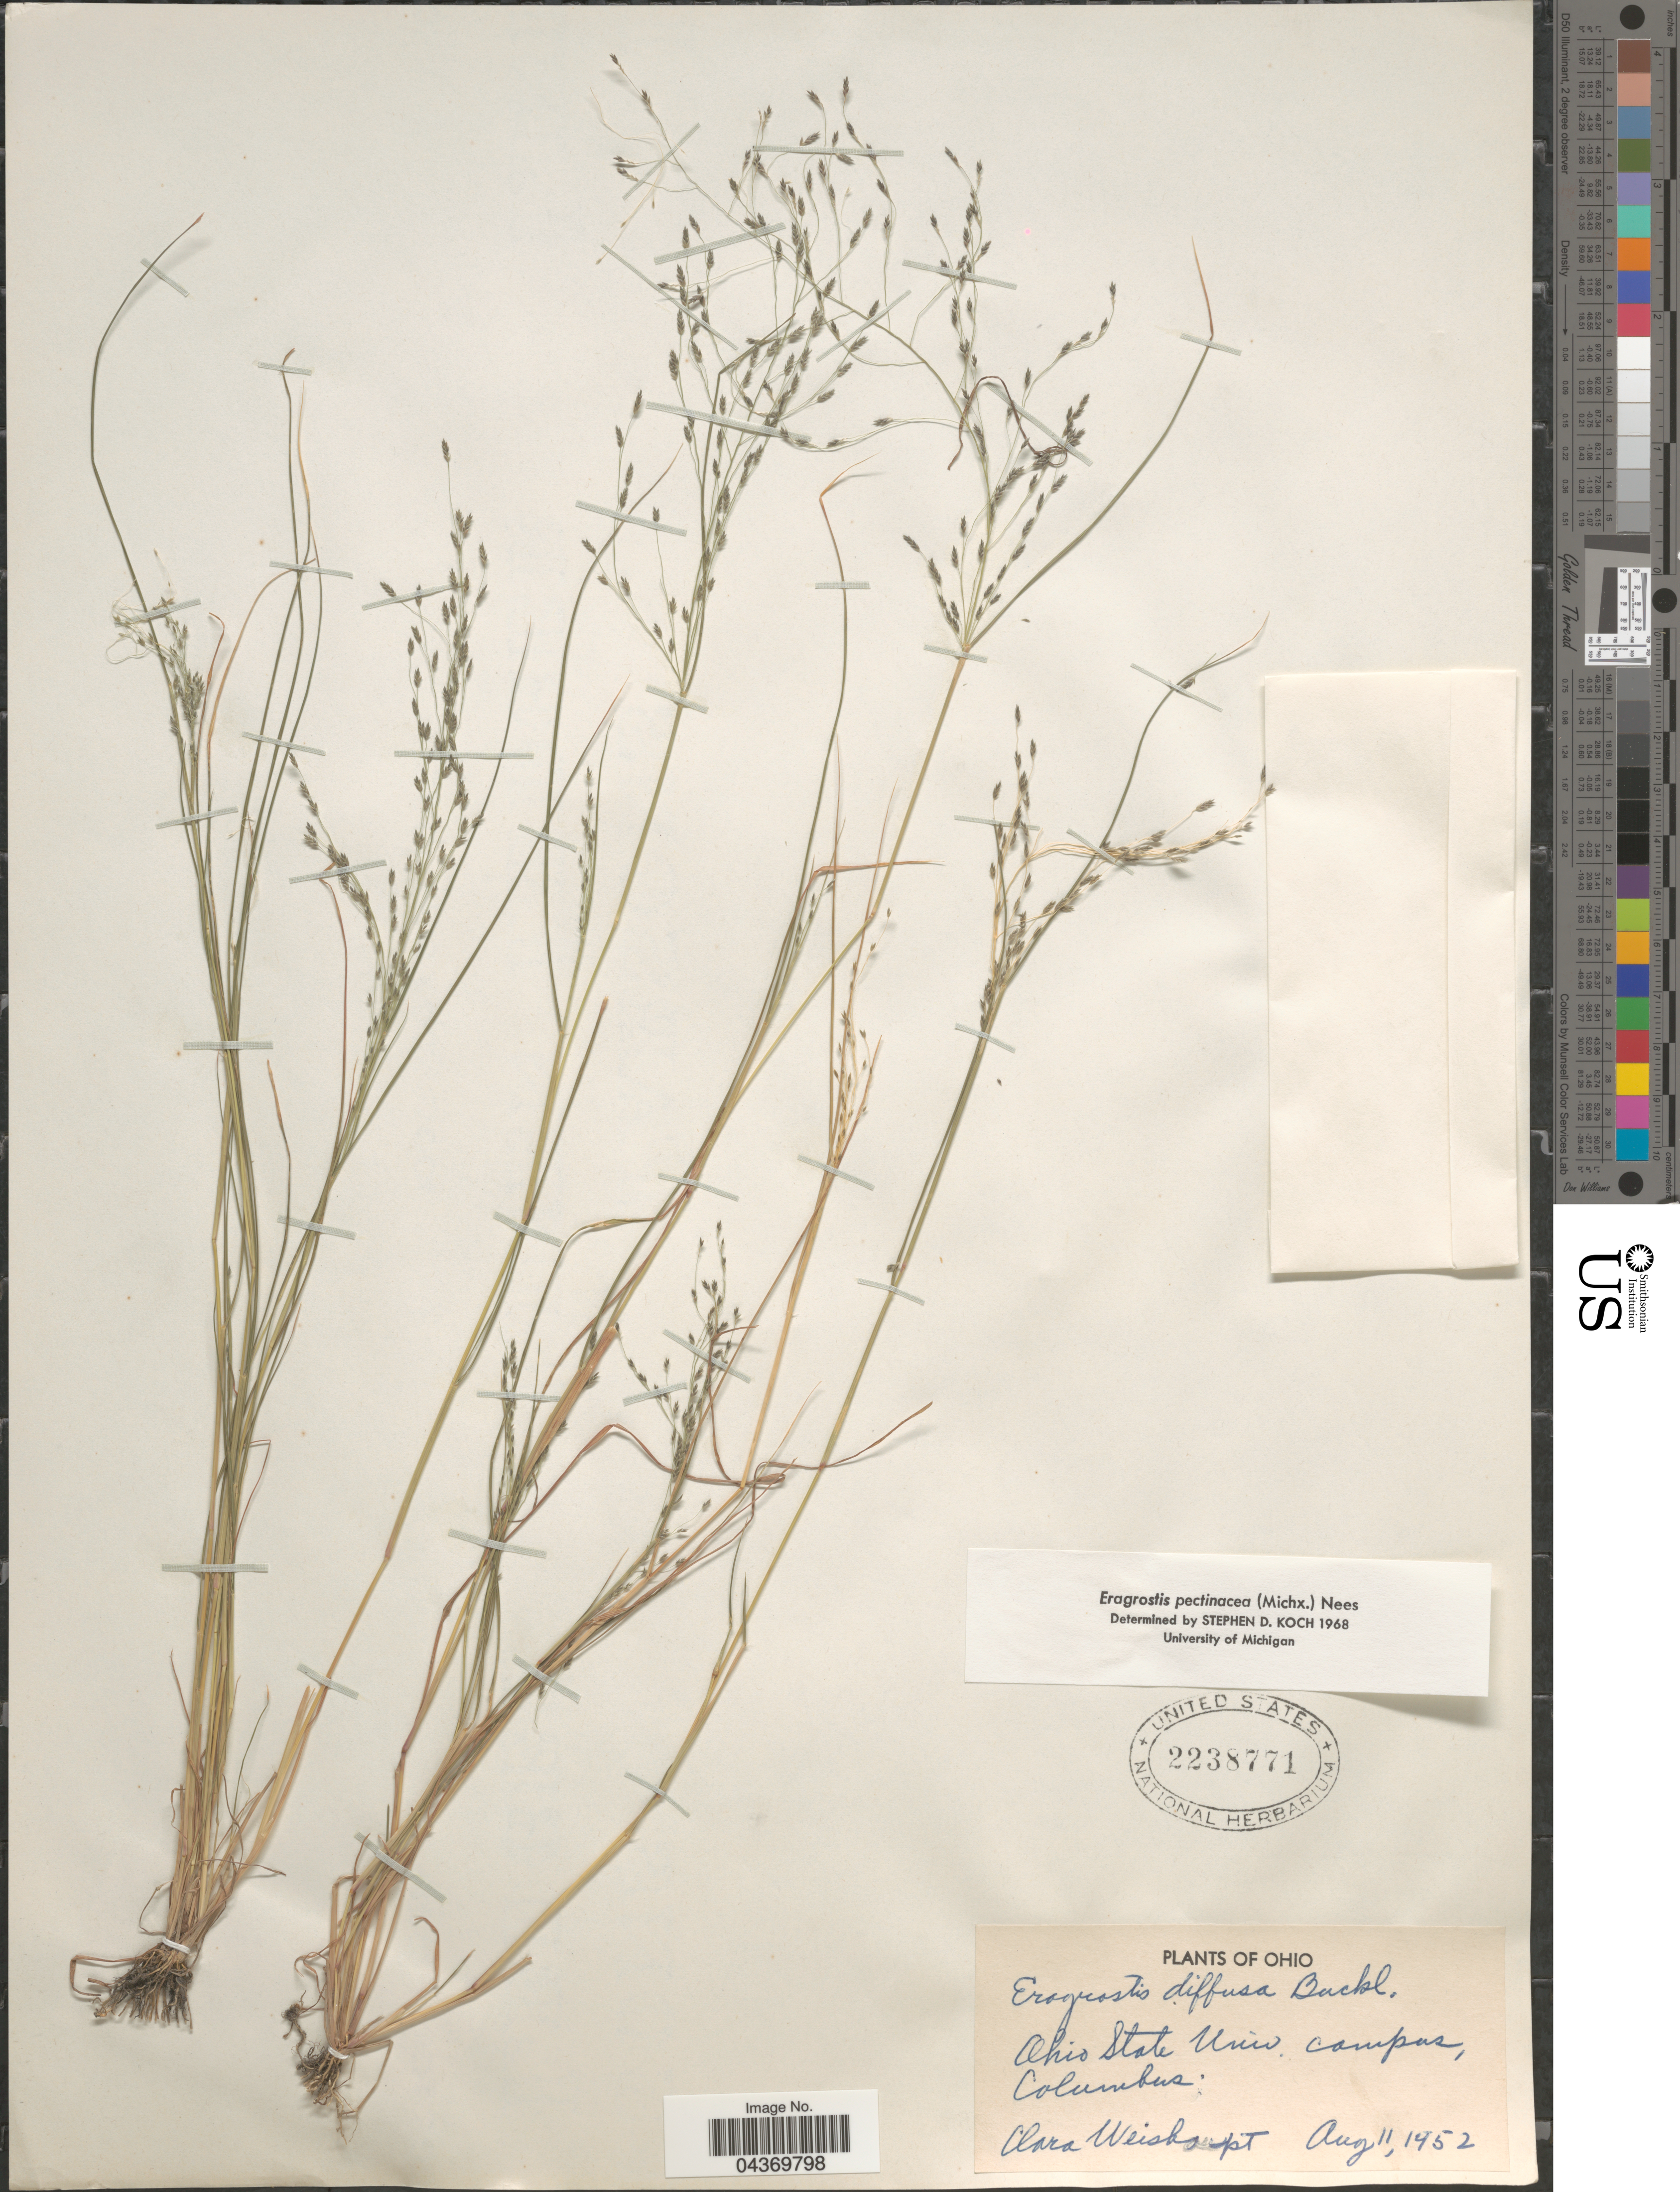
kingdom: Plantae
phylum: Tracheophyta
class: Liliopsida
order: Poales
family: Poaceae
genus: Eragrostis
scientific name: Eragrostis pectinacea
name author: (Michx.) Nees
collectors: C. Weishaupt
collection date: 1952-08-11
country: United States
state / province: Ohio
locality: Ohio State Univ. campus, Columbus.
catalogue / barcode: US 2238771